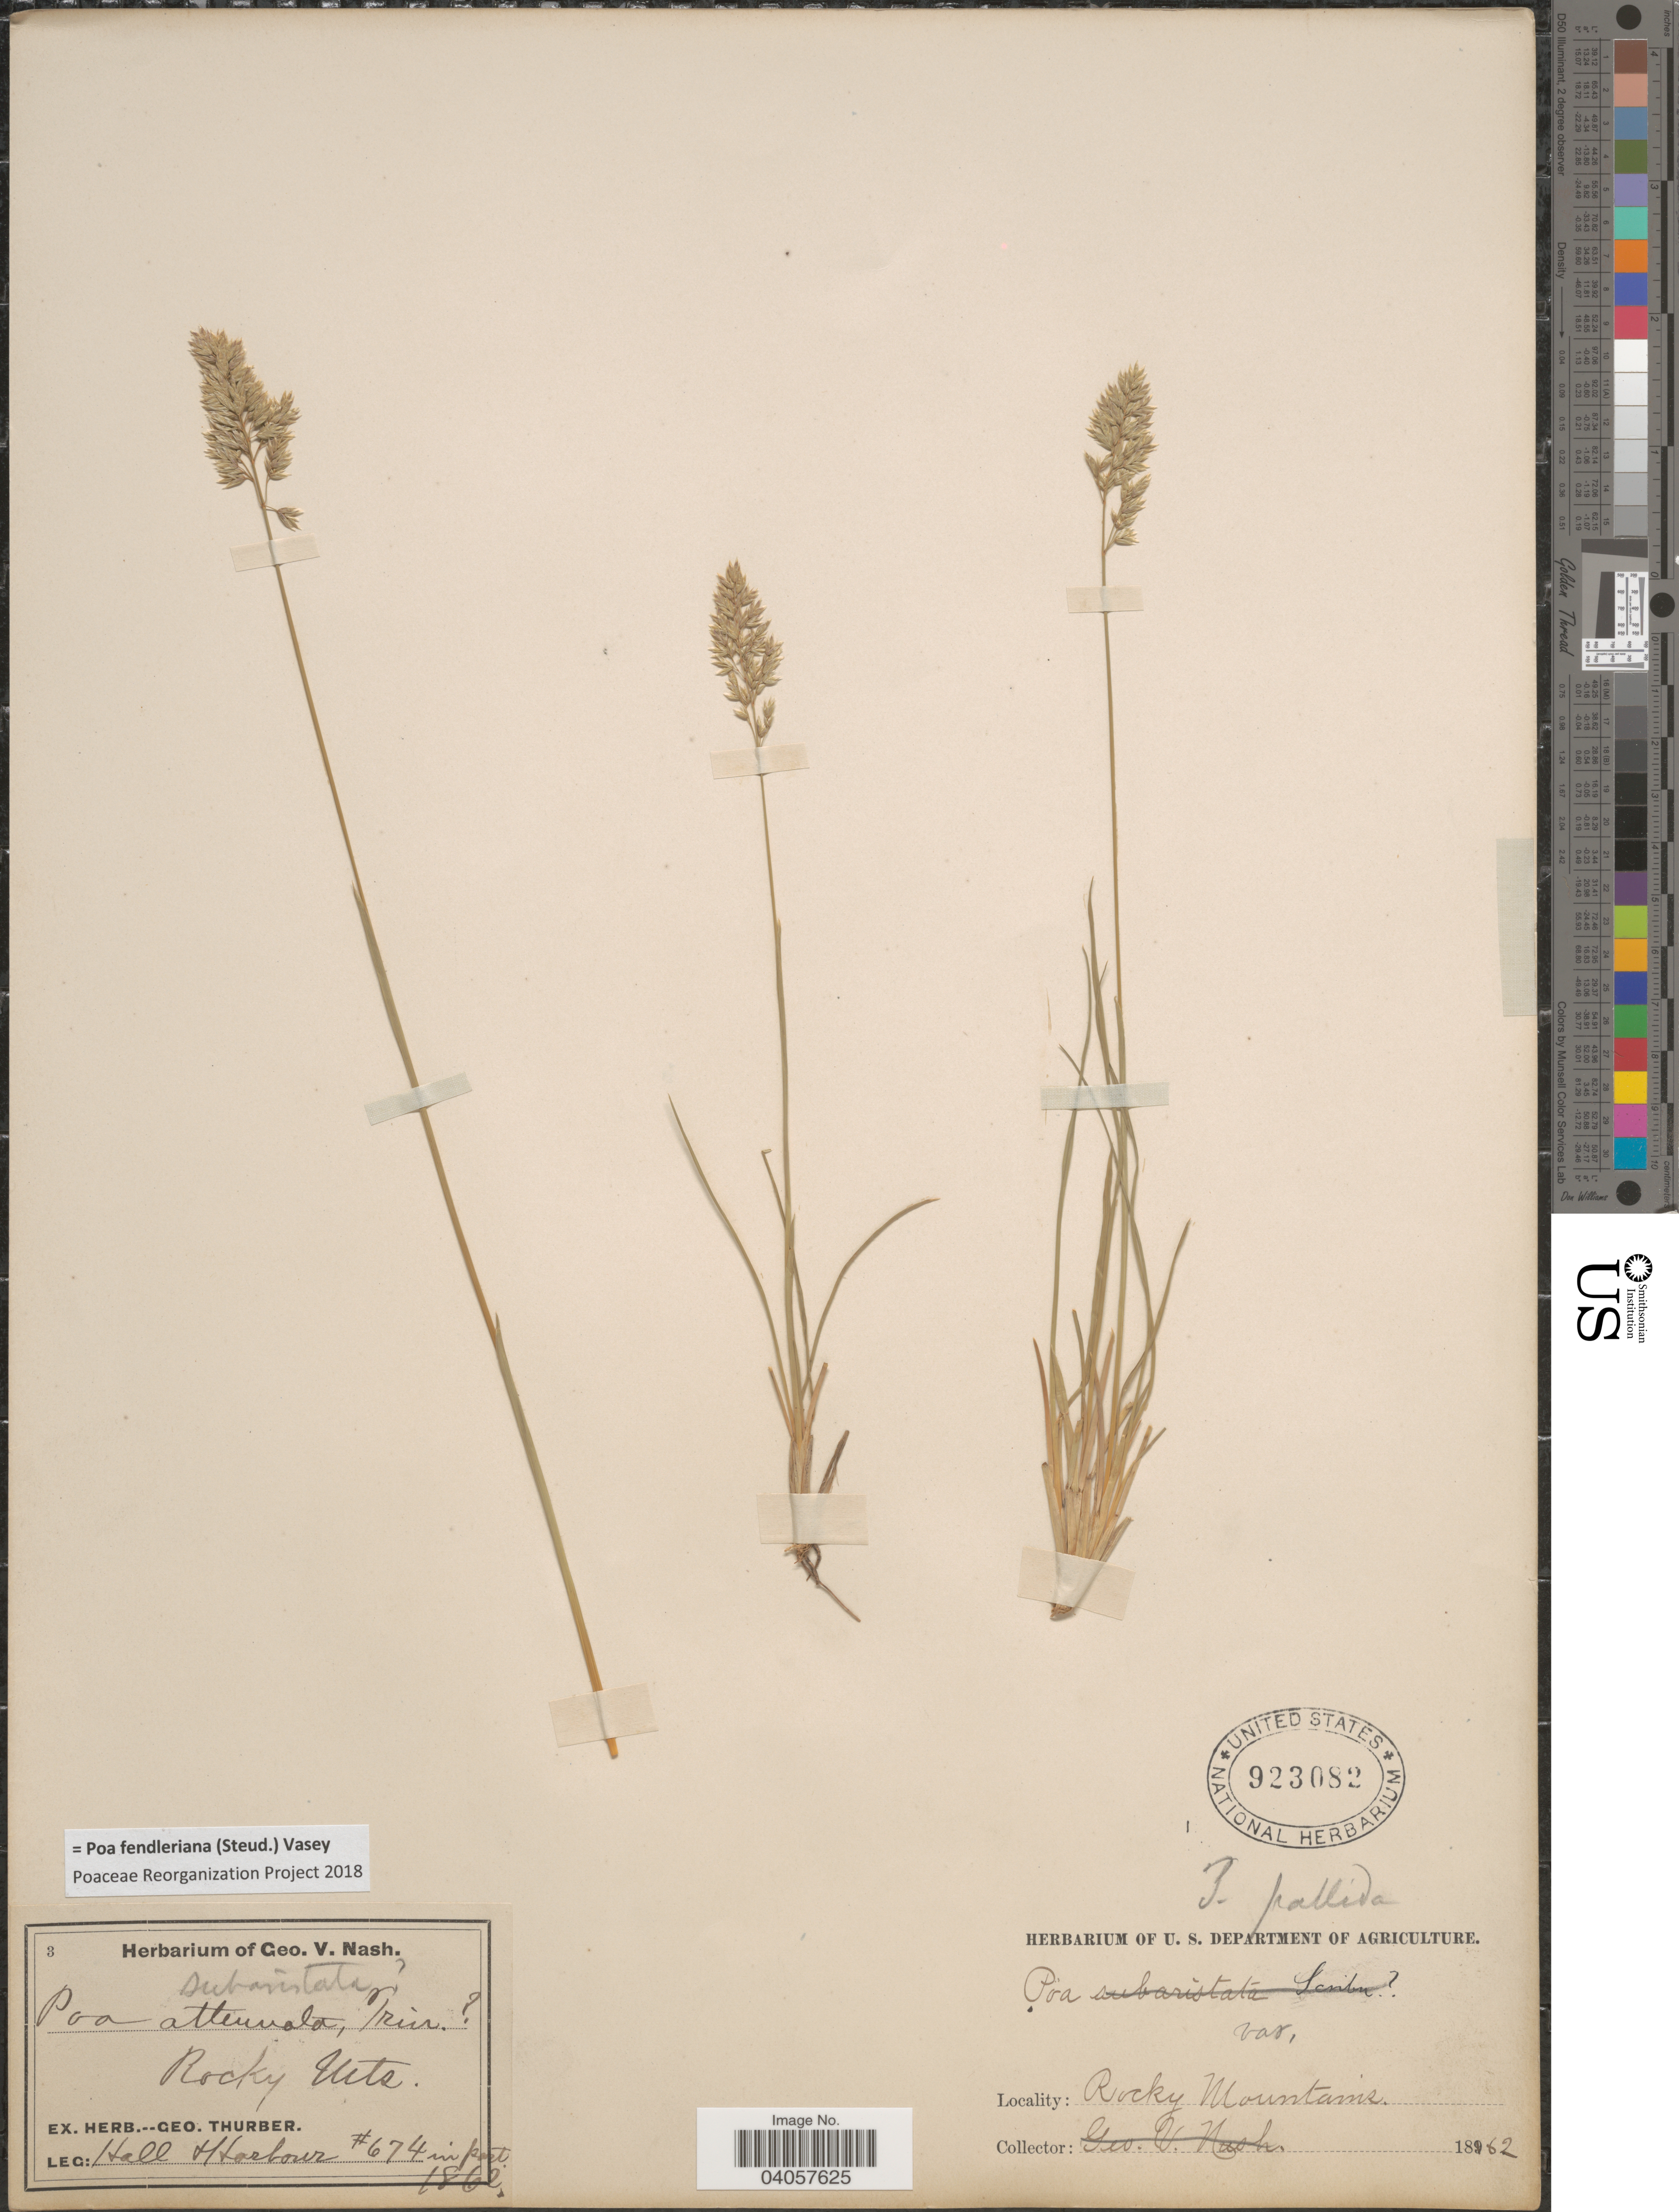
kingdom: Plantae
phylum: Tracheophyta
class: Liliopsida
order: Poales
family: Poaceae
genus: Poa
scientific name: Poa fendleriana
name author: (Steud.) Vasey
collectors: -- Hall & Harbour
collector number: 674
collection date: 1862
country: United States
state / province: Colorado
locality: Rocky Mountains.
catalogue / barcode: US 923082